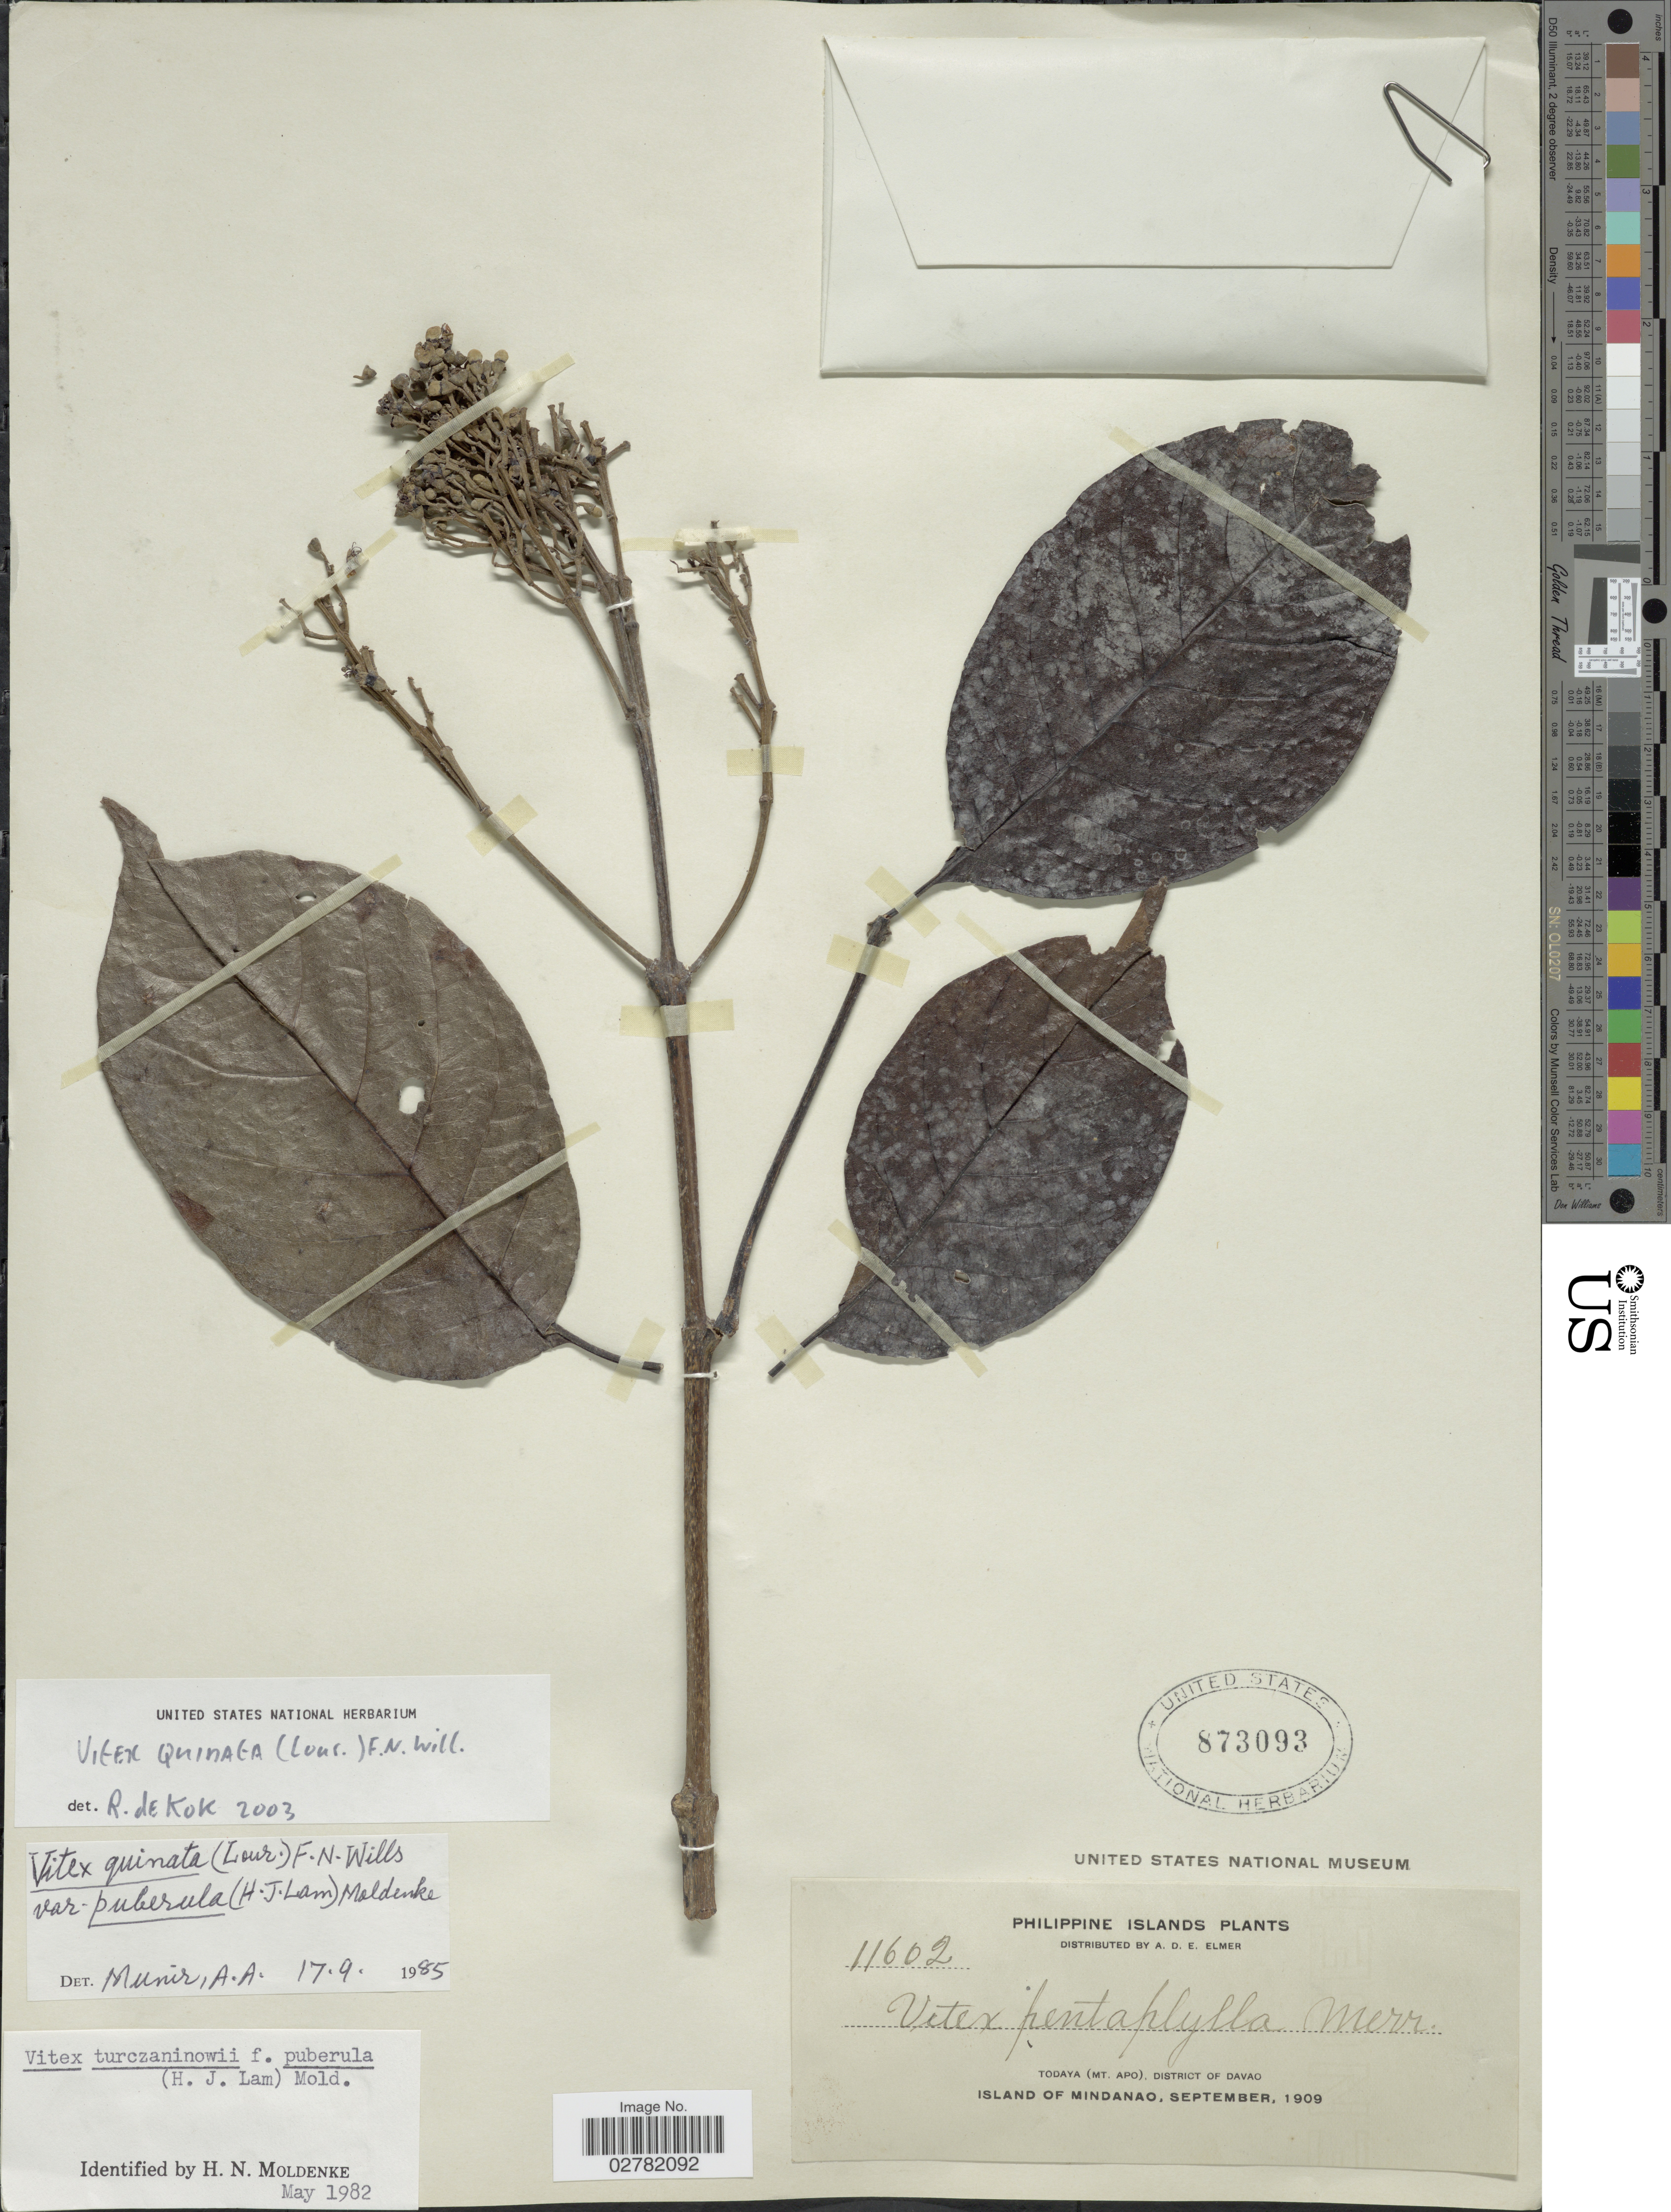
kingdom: Plantae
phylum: Tracheophyta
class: Magnoliopsida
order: Lamiales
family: Lamiaceae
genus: Vitex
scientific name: Vitex quinata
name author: (Lour.) F.N. Williams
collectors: A. D. E. Elmer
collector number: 11602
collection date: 1909-09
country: Philippines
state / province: Davao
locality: Philippine Islands. Todaya (Mt. Apo), District of Davao. Island of Mindanao.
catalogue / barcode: US 873093